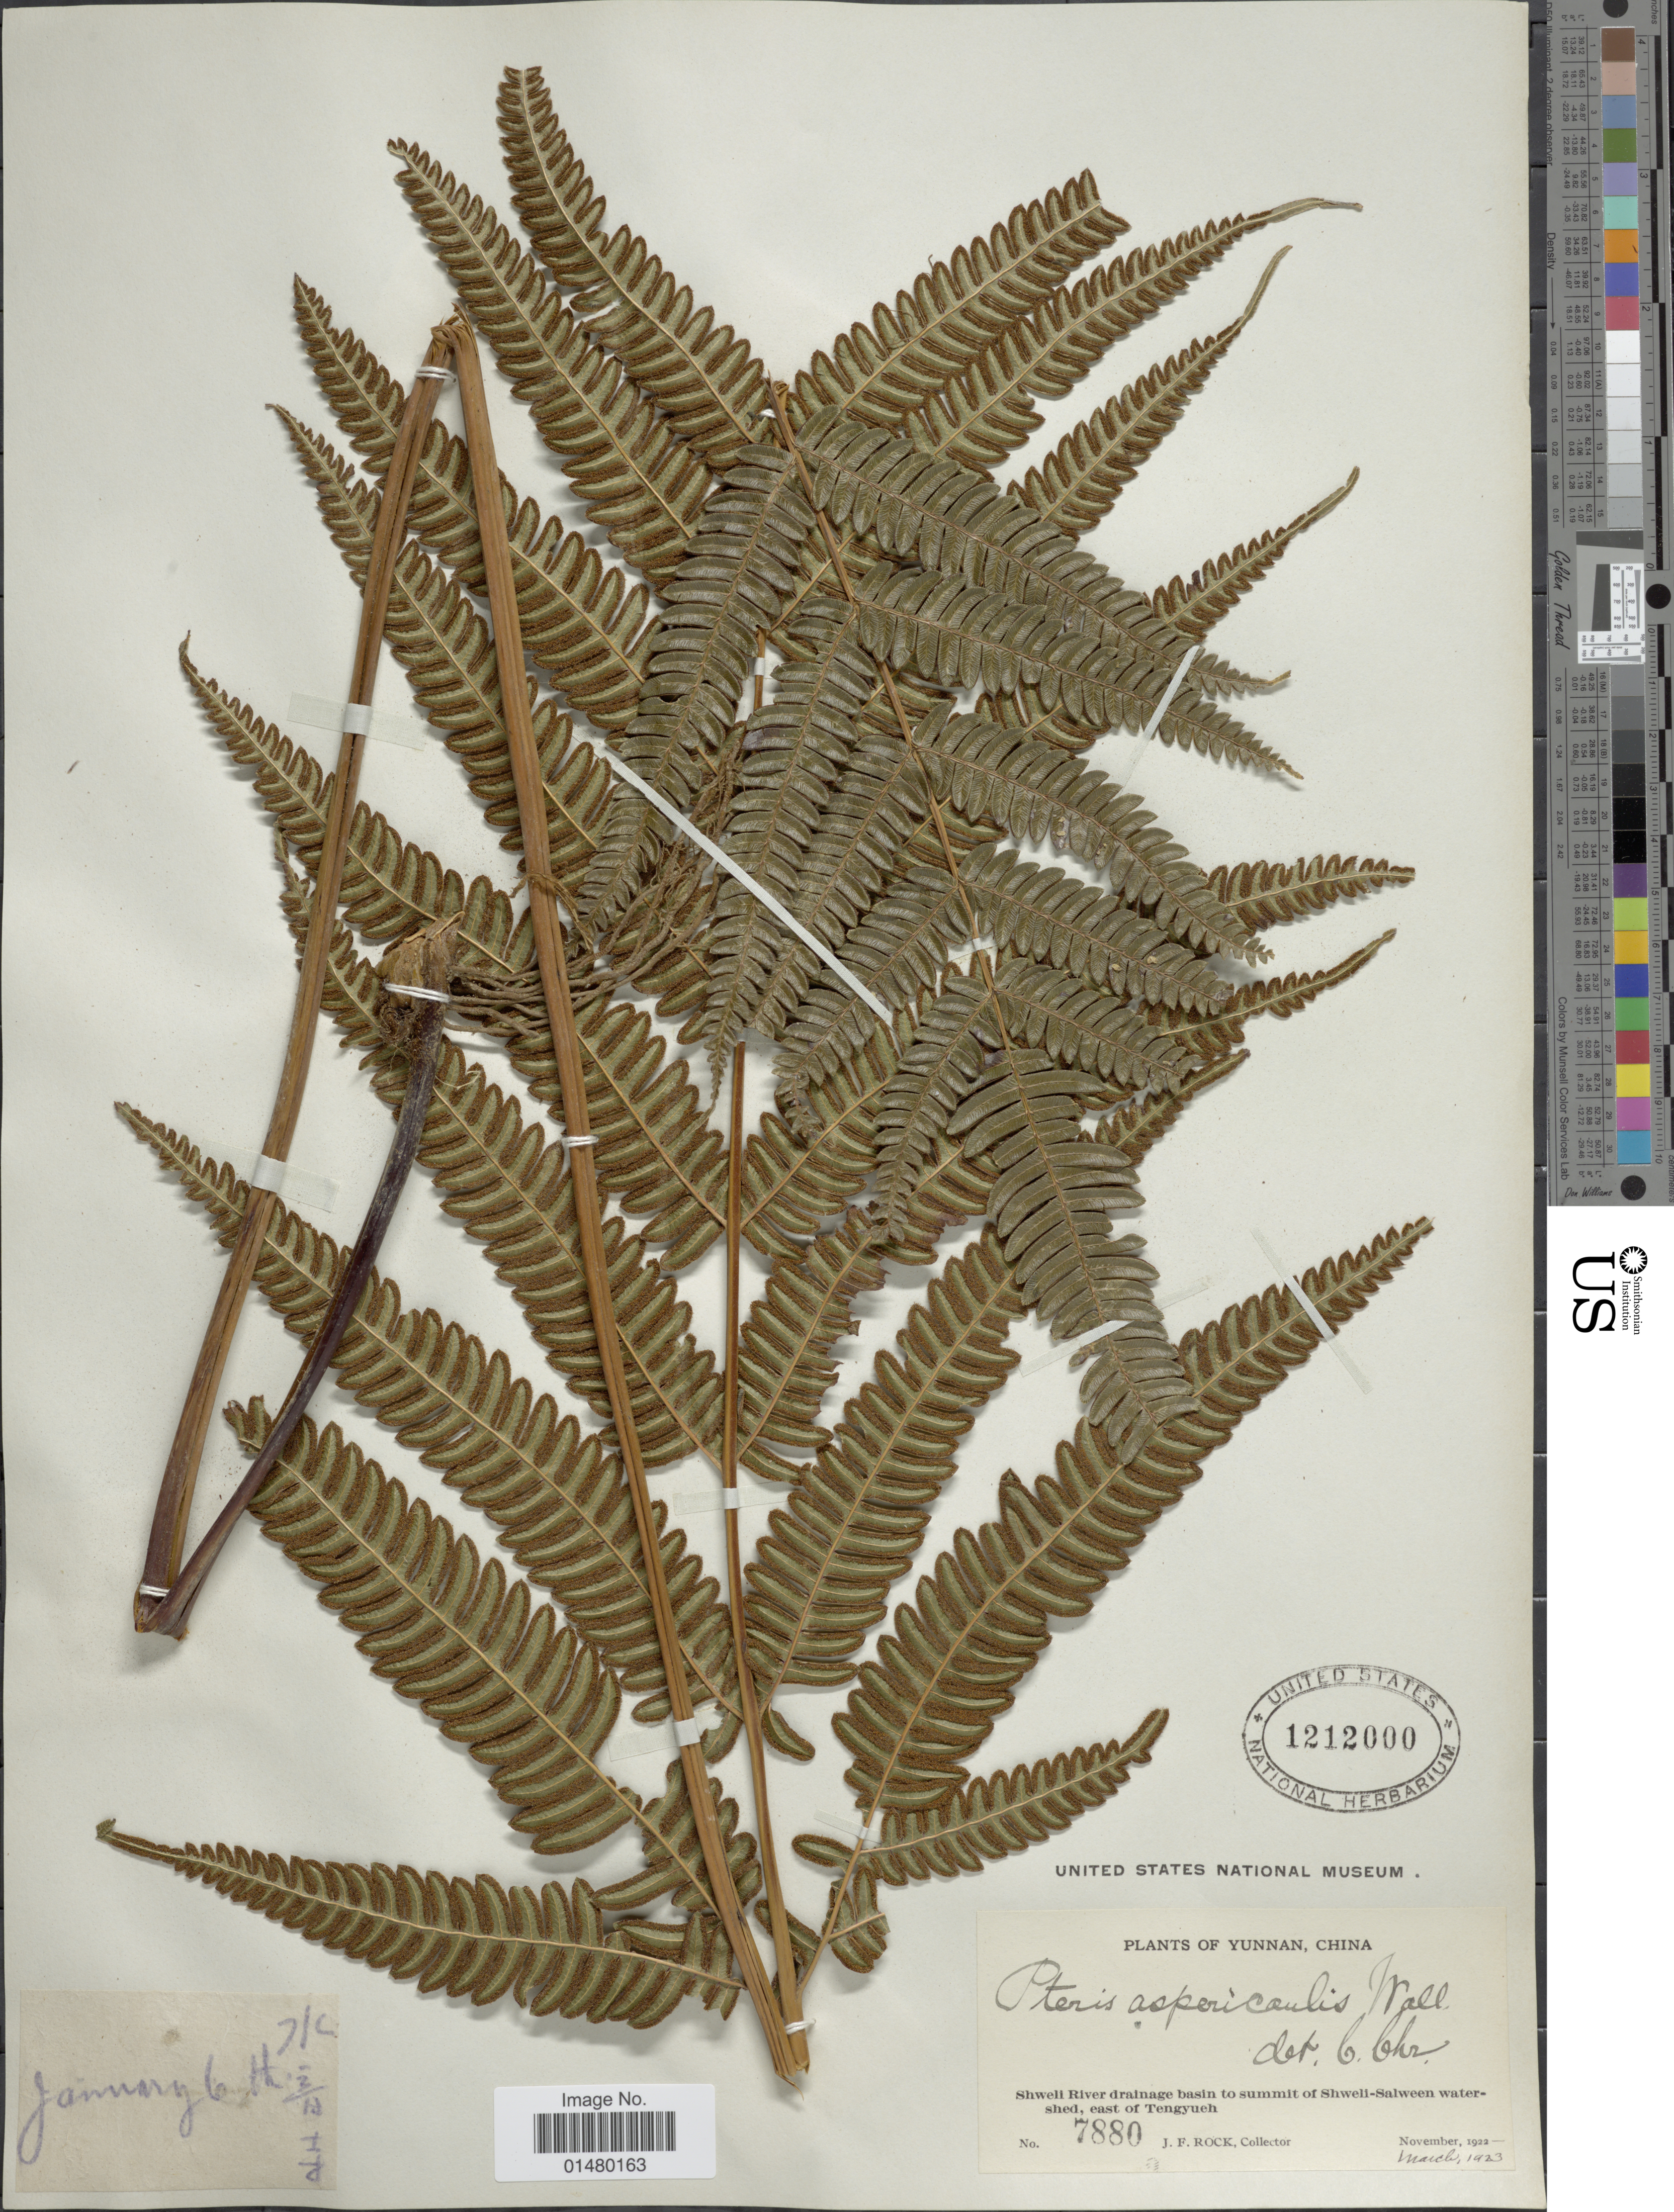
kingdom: Plantae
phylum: Tracheophyta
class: Polypodiopsida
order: Polypodiales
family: Pteridaceae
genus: Pteris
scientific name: Pteris aspericaulis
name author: Wall. ex Hieron.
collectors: J. Rock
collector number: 7880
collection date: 1922-11/1923-03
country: China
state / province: Yunnan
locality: Shweli River, dreainage basin to summit of Shwekli-Salween watershed, east of Tengyueh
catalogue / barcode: US 1212000